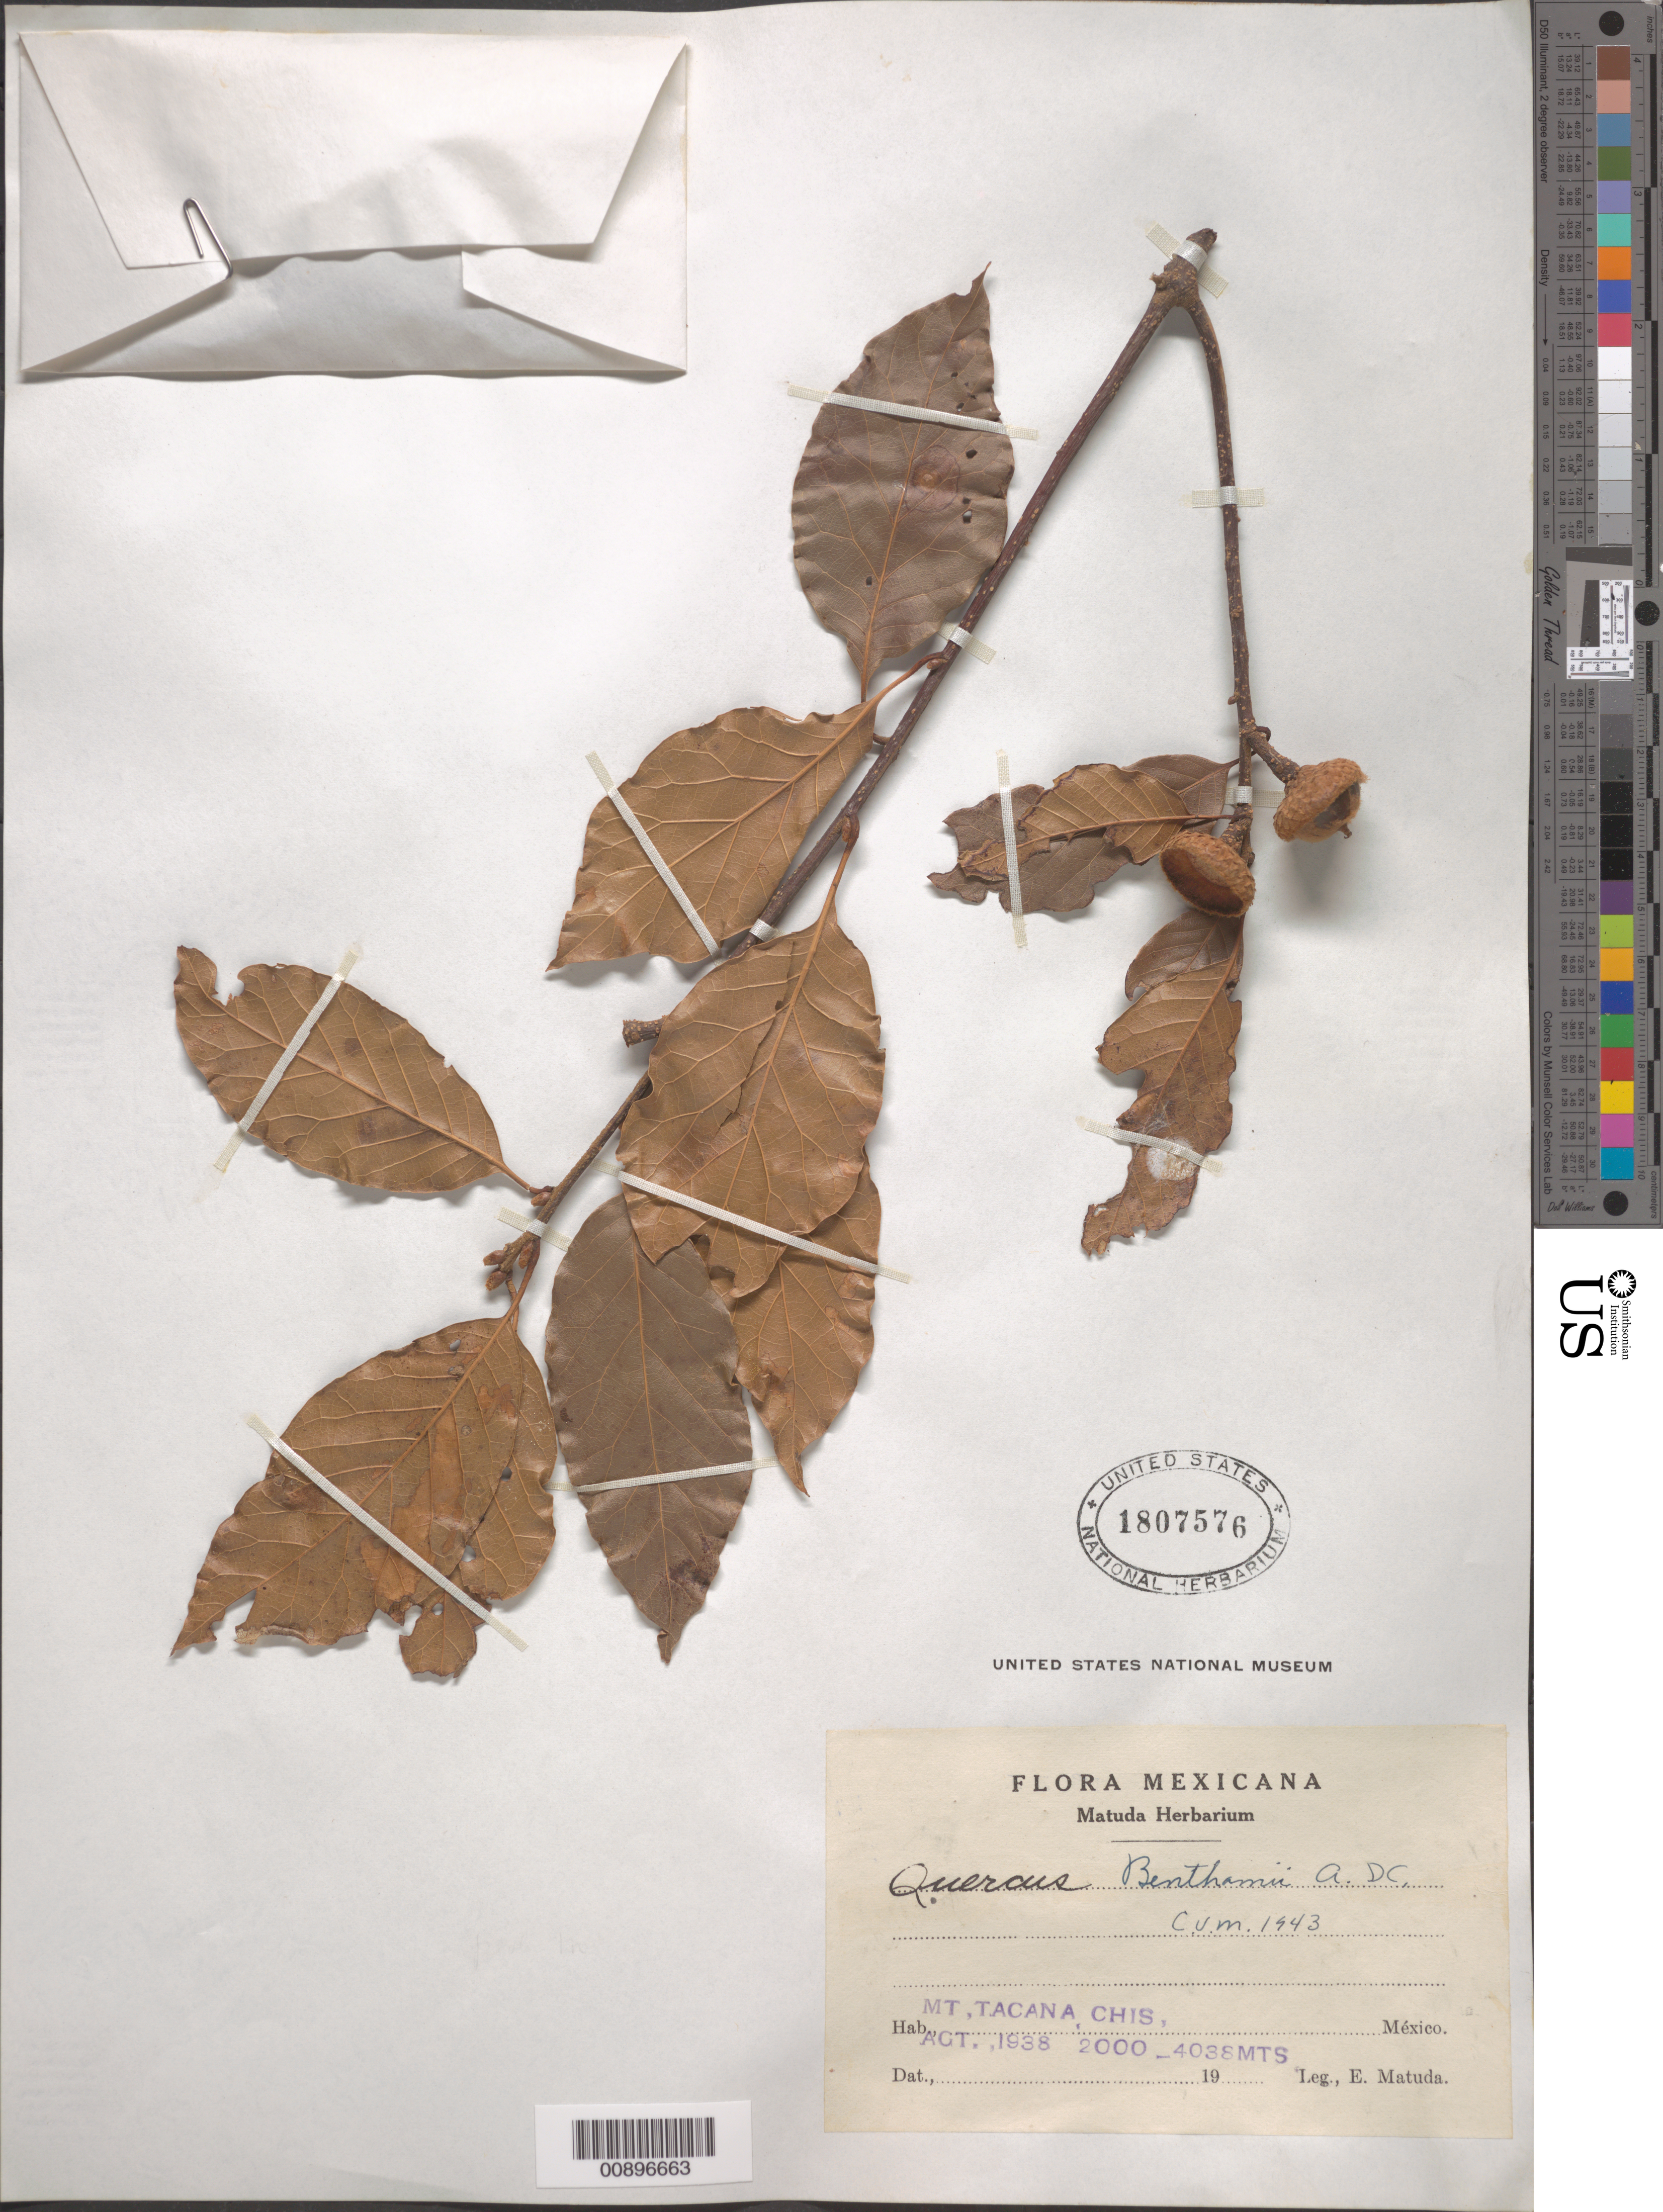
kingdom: Plantae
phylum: Tracheophyta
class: Magnoliopsida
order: Fagales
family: Fagaceae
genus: Quercus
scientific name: Quercus benthamii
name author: A. DC.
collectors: E. Matuda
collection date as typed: Aug 1938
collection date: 1938-08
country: Mexico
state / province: Chiapas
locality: Mt. Tacana, Chis.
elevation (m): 4038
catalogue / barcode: US 1807576